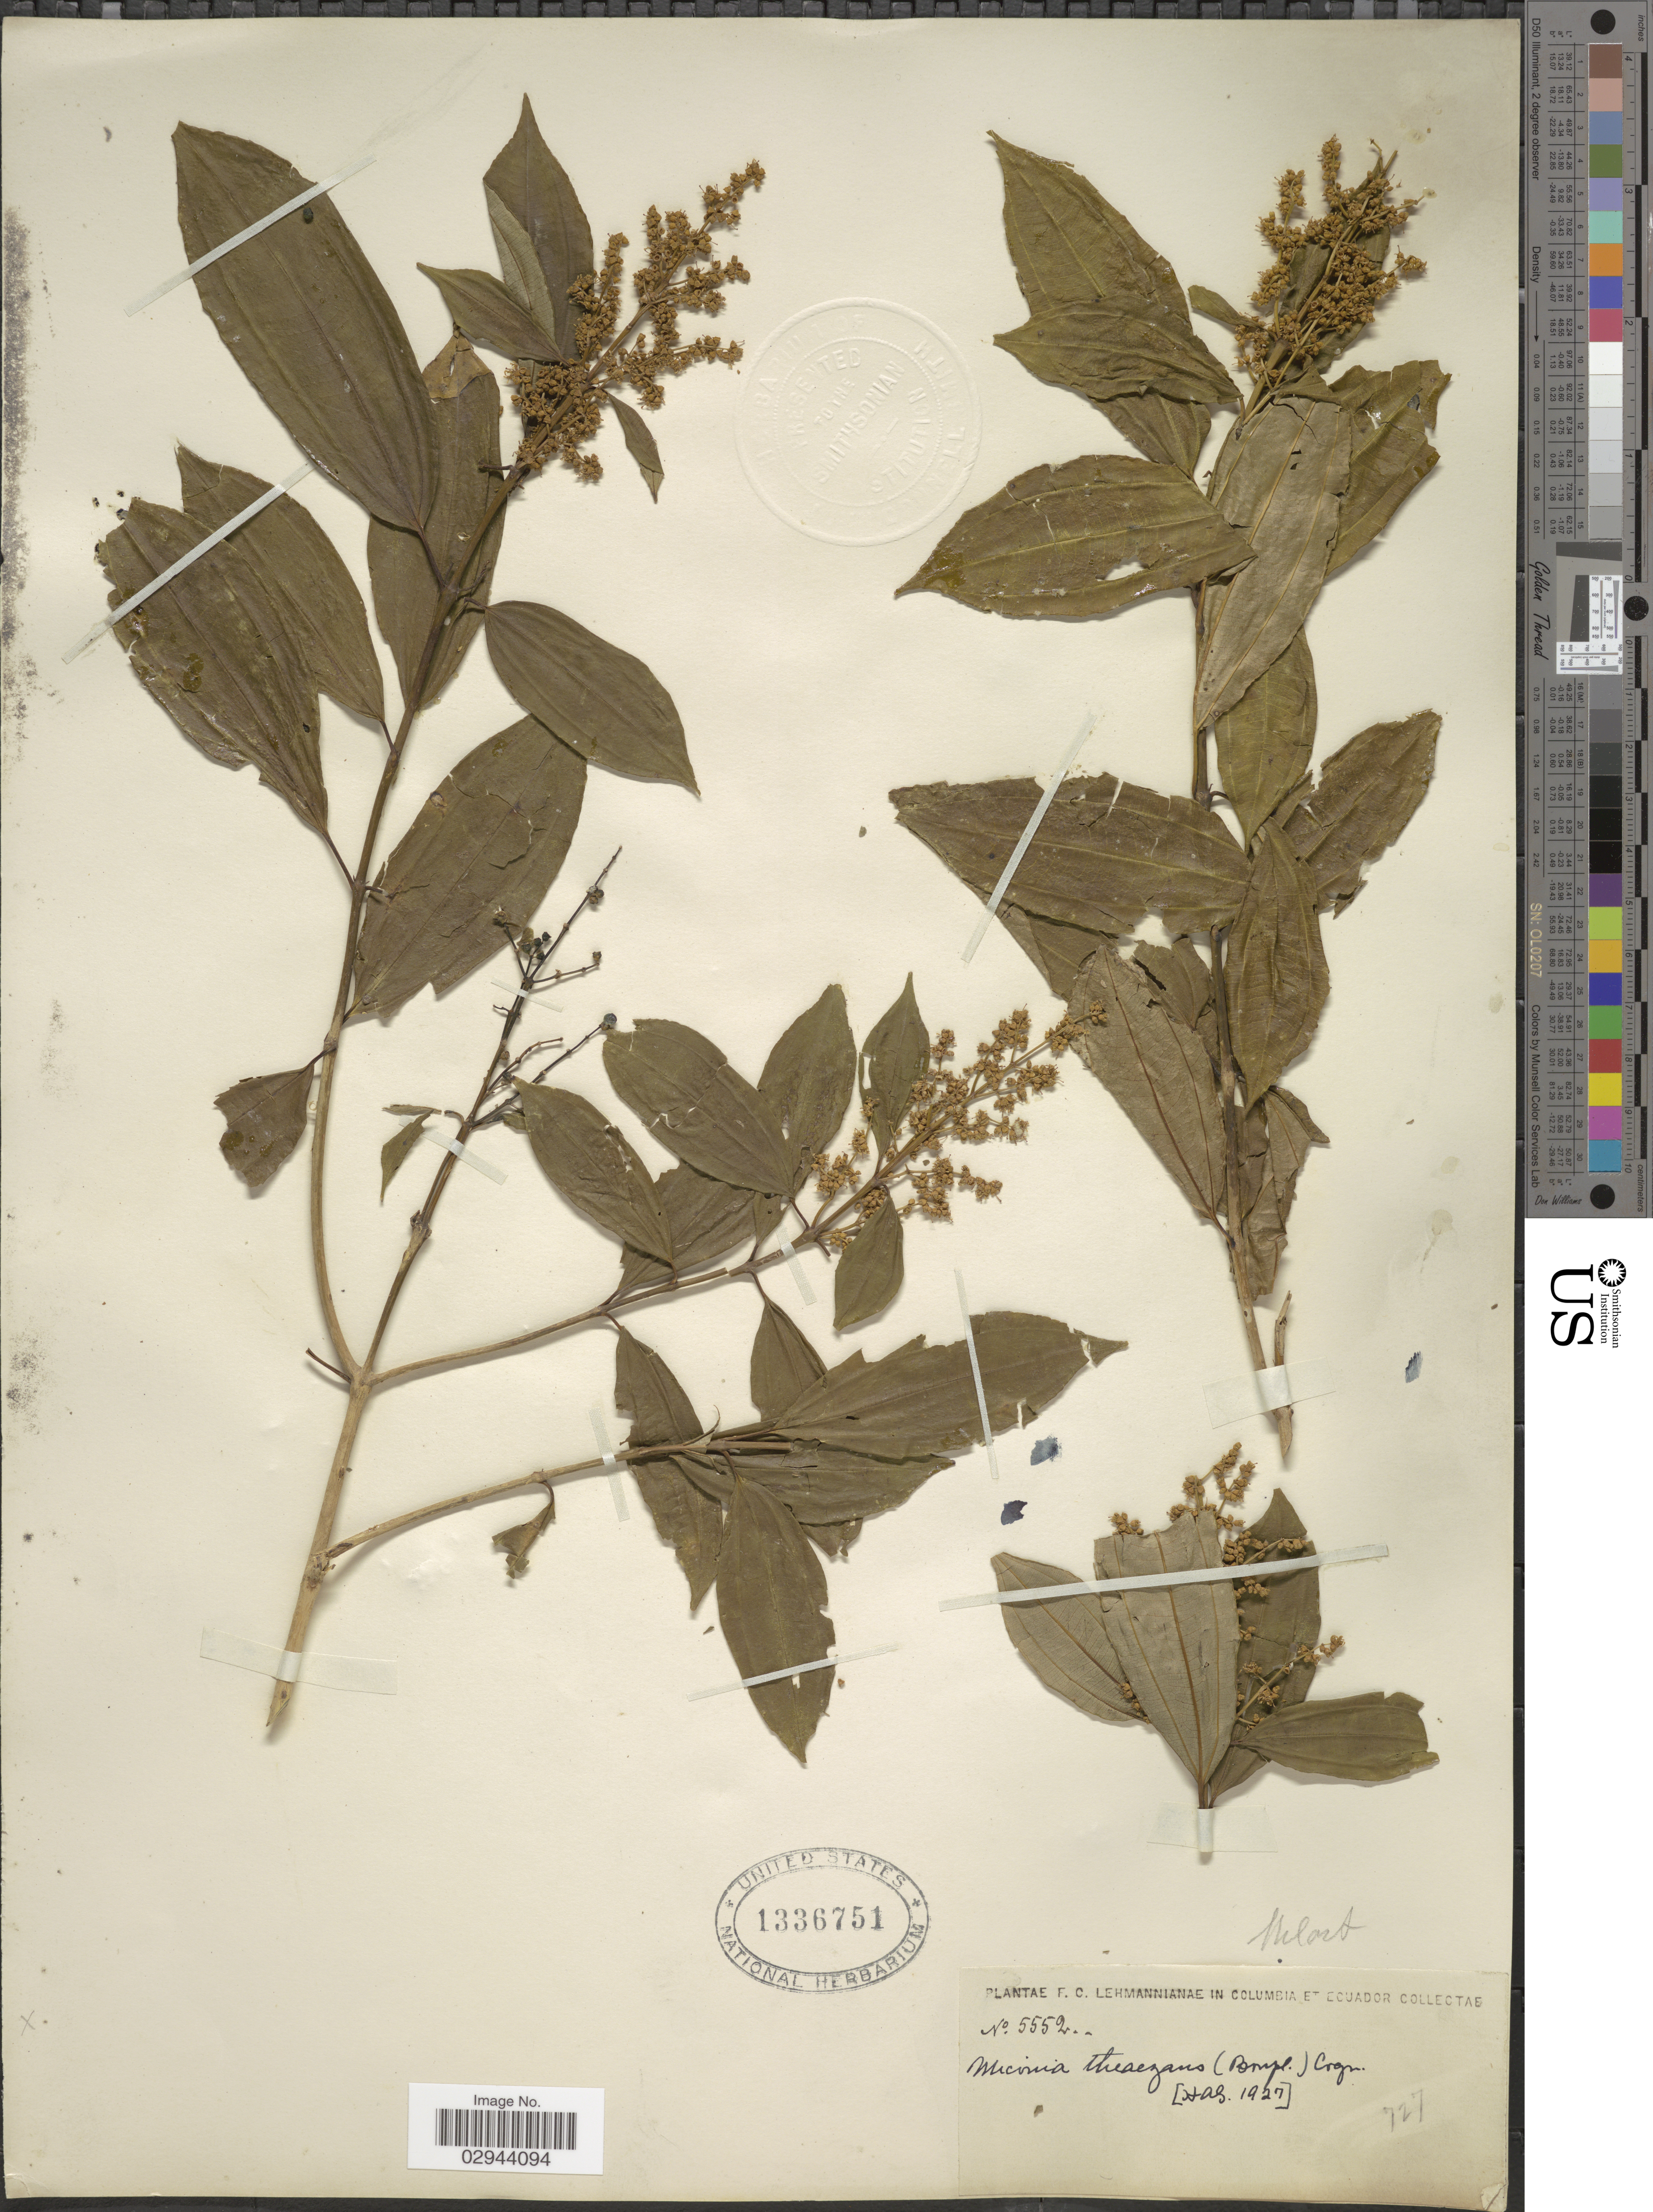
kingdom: Plantae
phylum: Tracheophyta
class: Magnoliopsida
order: Myrtales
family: Melastomataceae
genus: Miconia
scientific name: Miconia theizans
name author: (Bonpl.) Cogn.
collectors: F. C. Lehmann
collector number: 5552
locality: Columbia et Ecuador.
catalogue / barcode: US 1336751